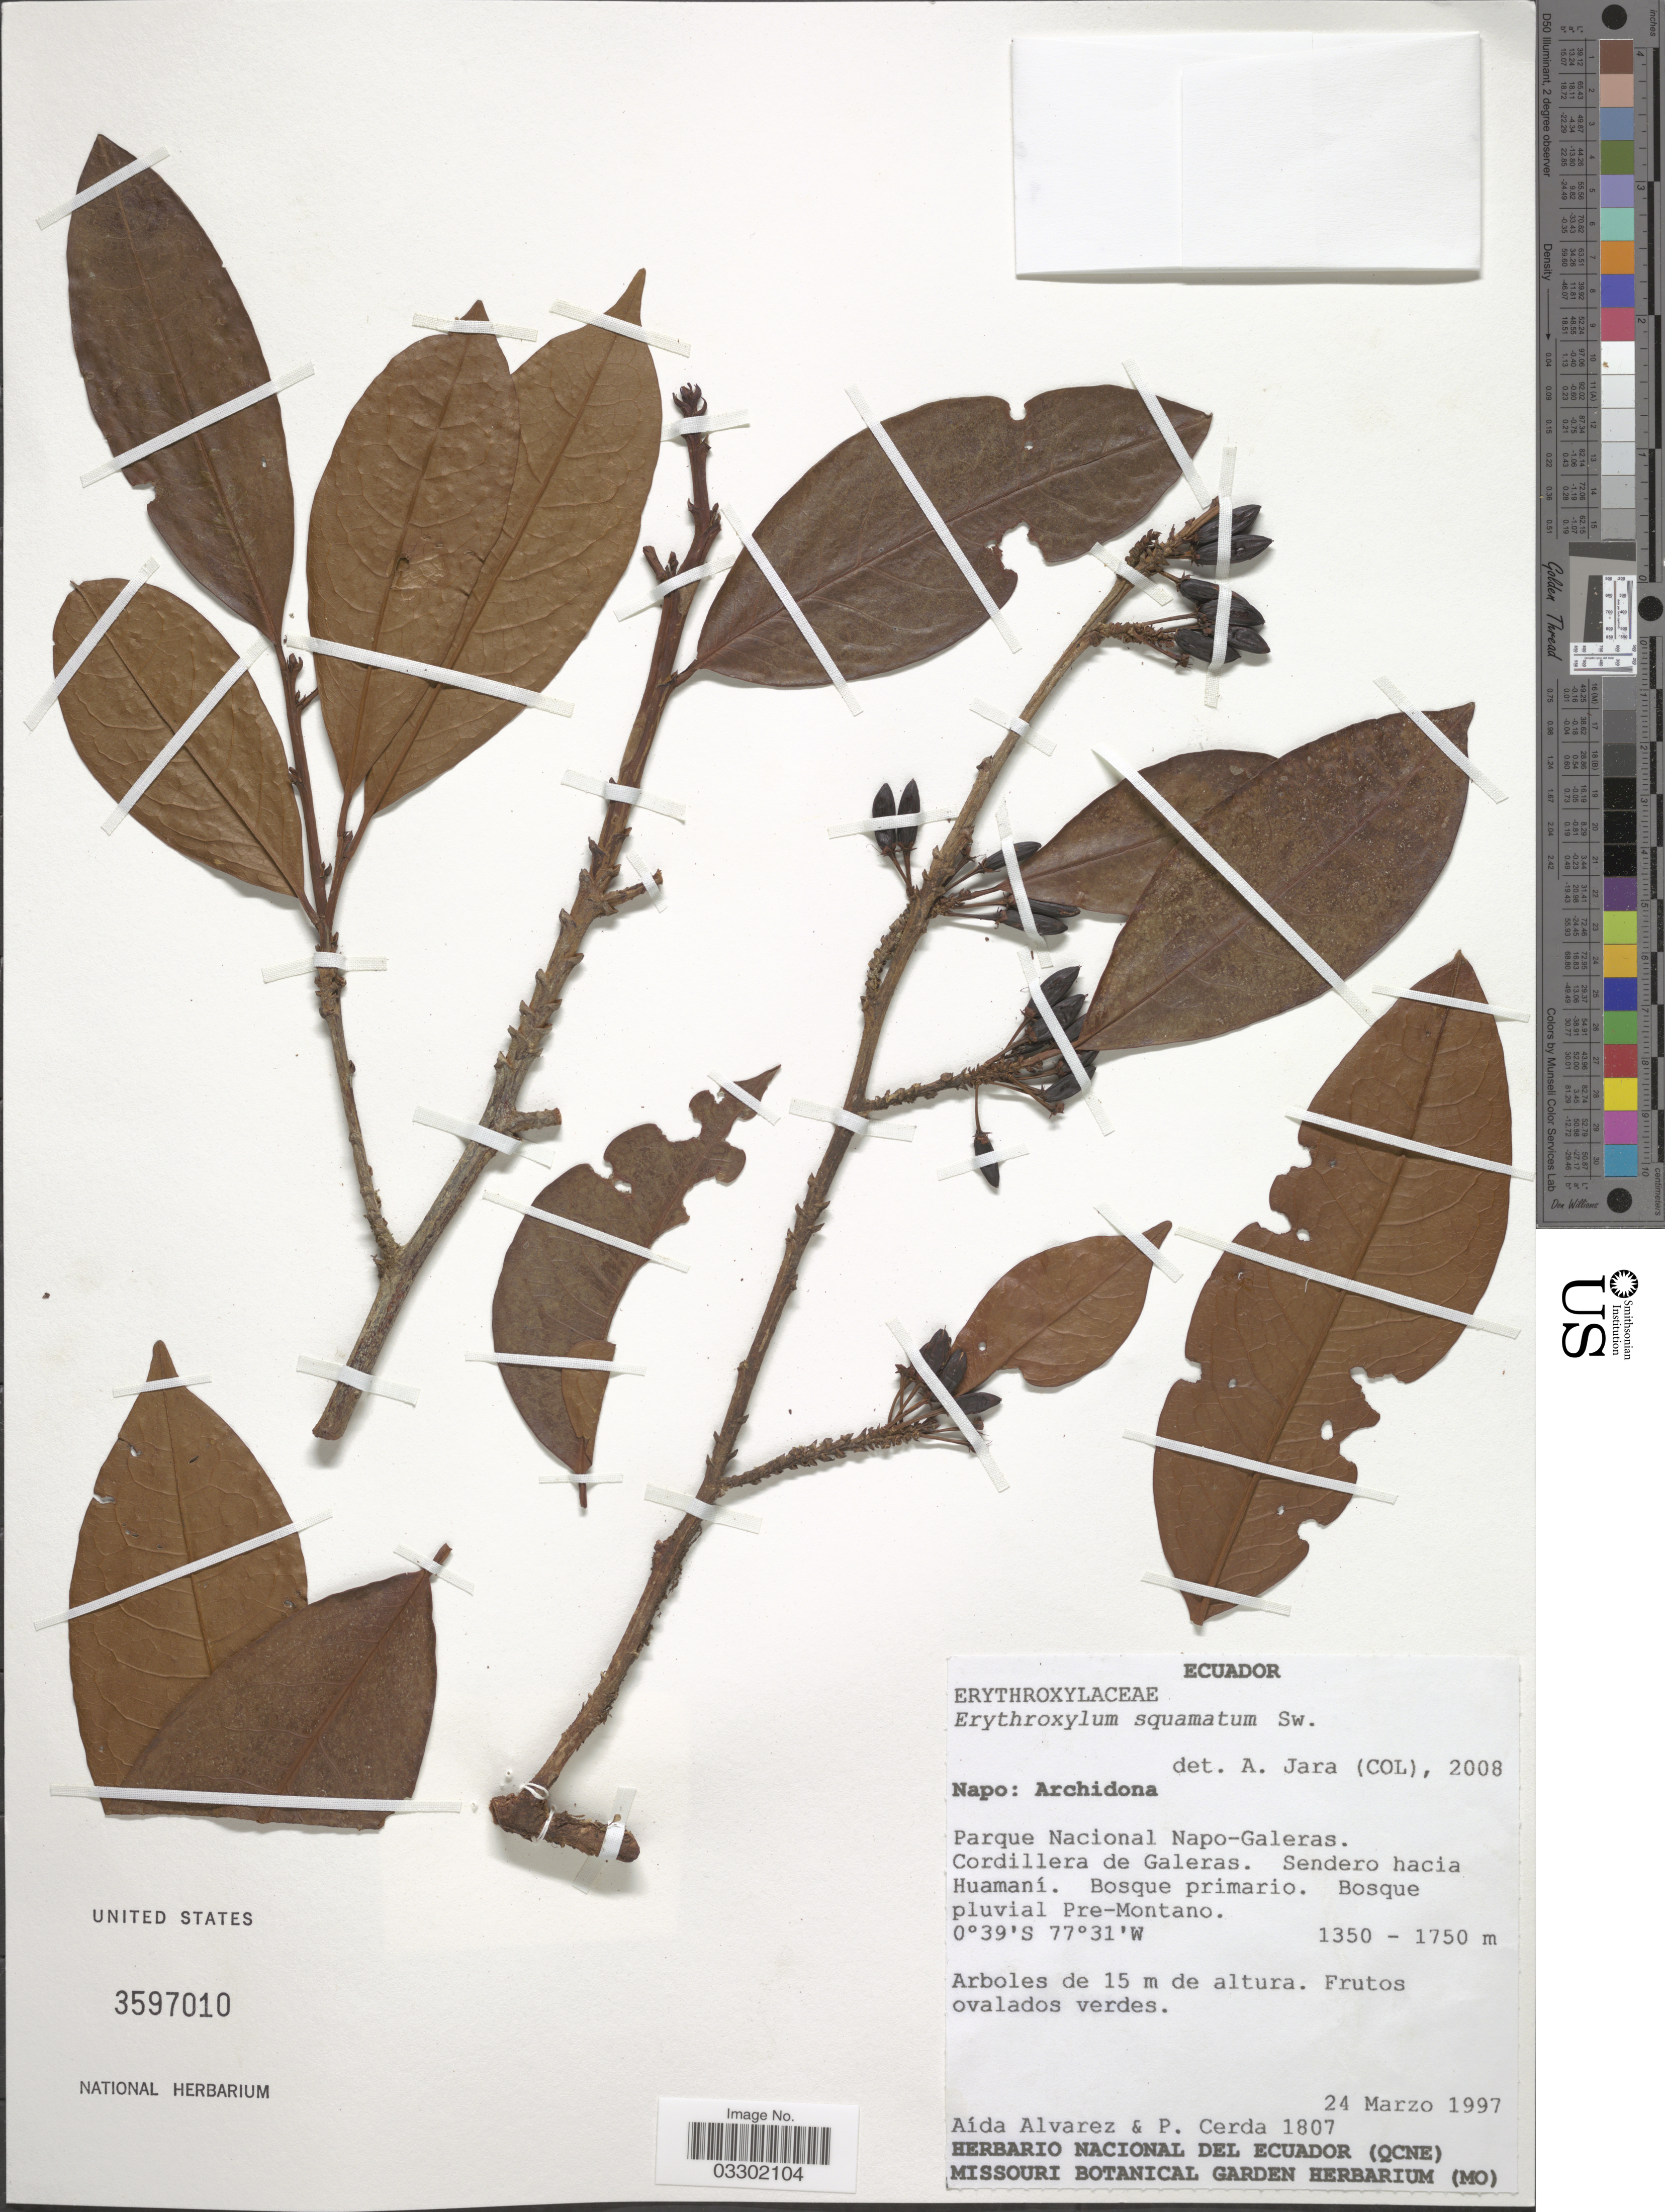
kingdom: Plantae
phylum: Tracheophyta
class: Magnoliopsida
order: Malpighiales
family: Erythroxylaceae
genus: Erythroxylum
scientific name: Erythroxylum squamatum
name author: Sw.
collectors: A. Alvarez & P. Cerda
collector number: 1807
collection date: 1997-03-24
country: Ecuador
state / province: Napo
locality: Archidona, Parque Nacional Napo-Galeras. Cordillera de Galeras. Sendero hacia Huamaní.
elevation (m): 1350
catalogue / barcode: US 3597010